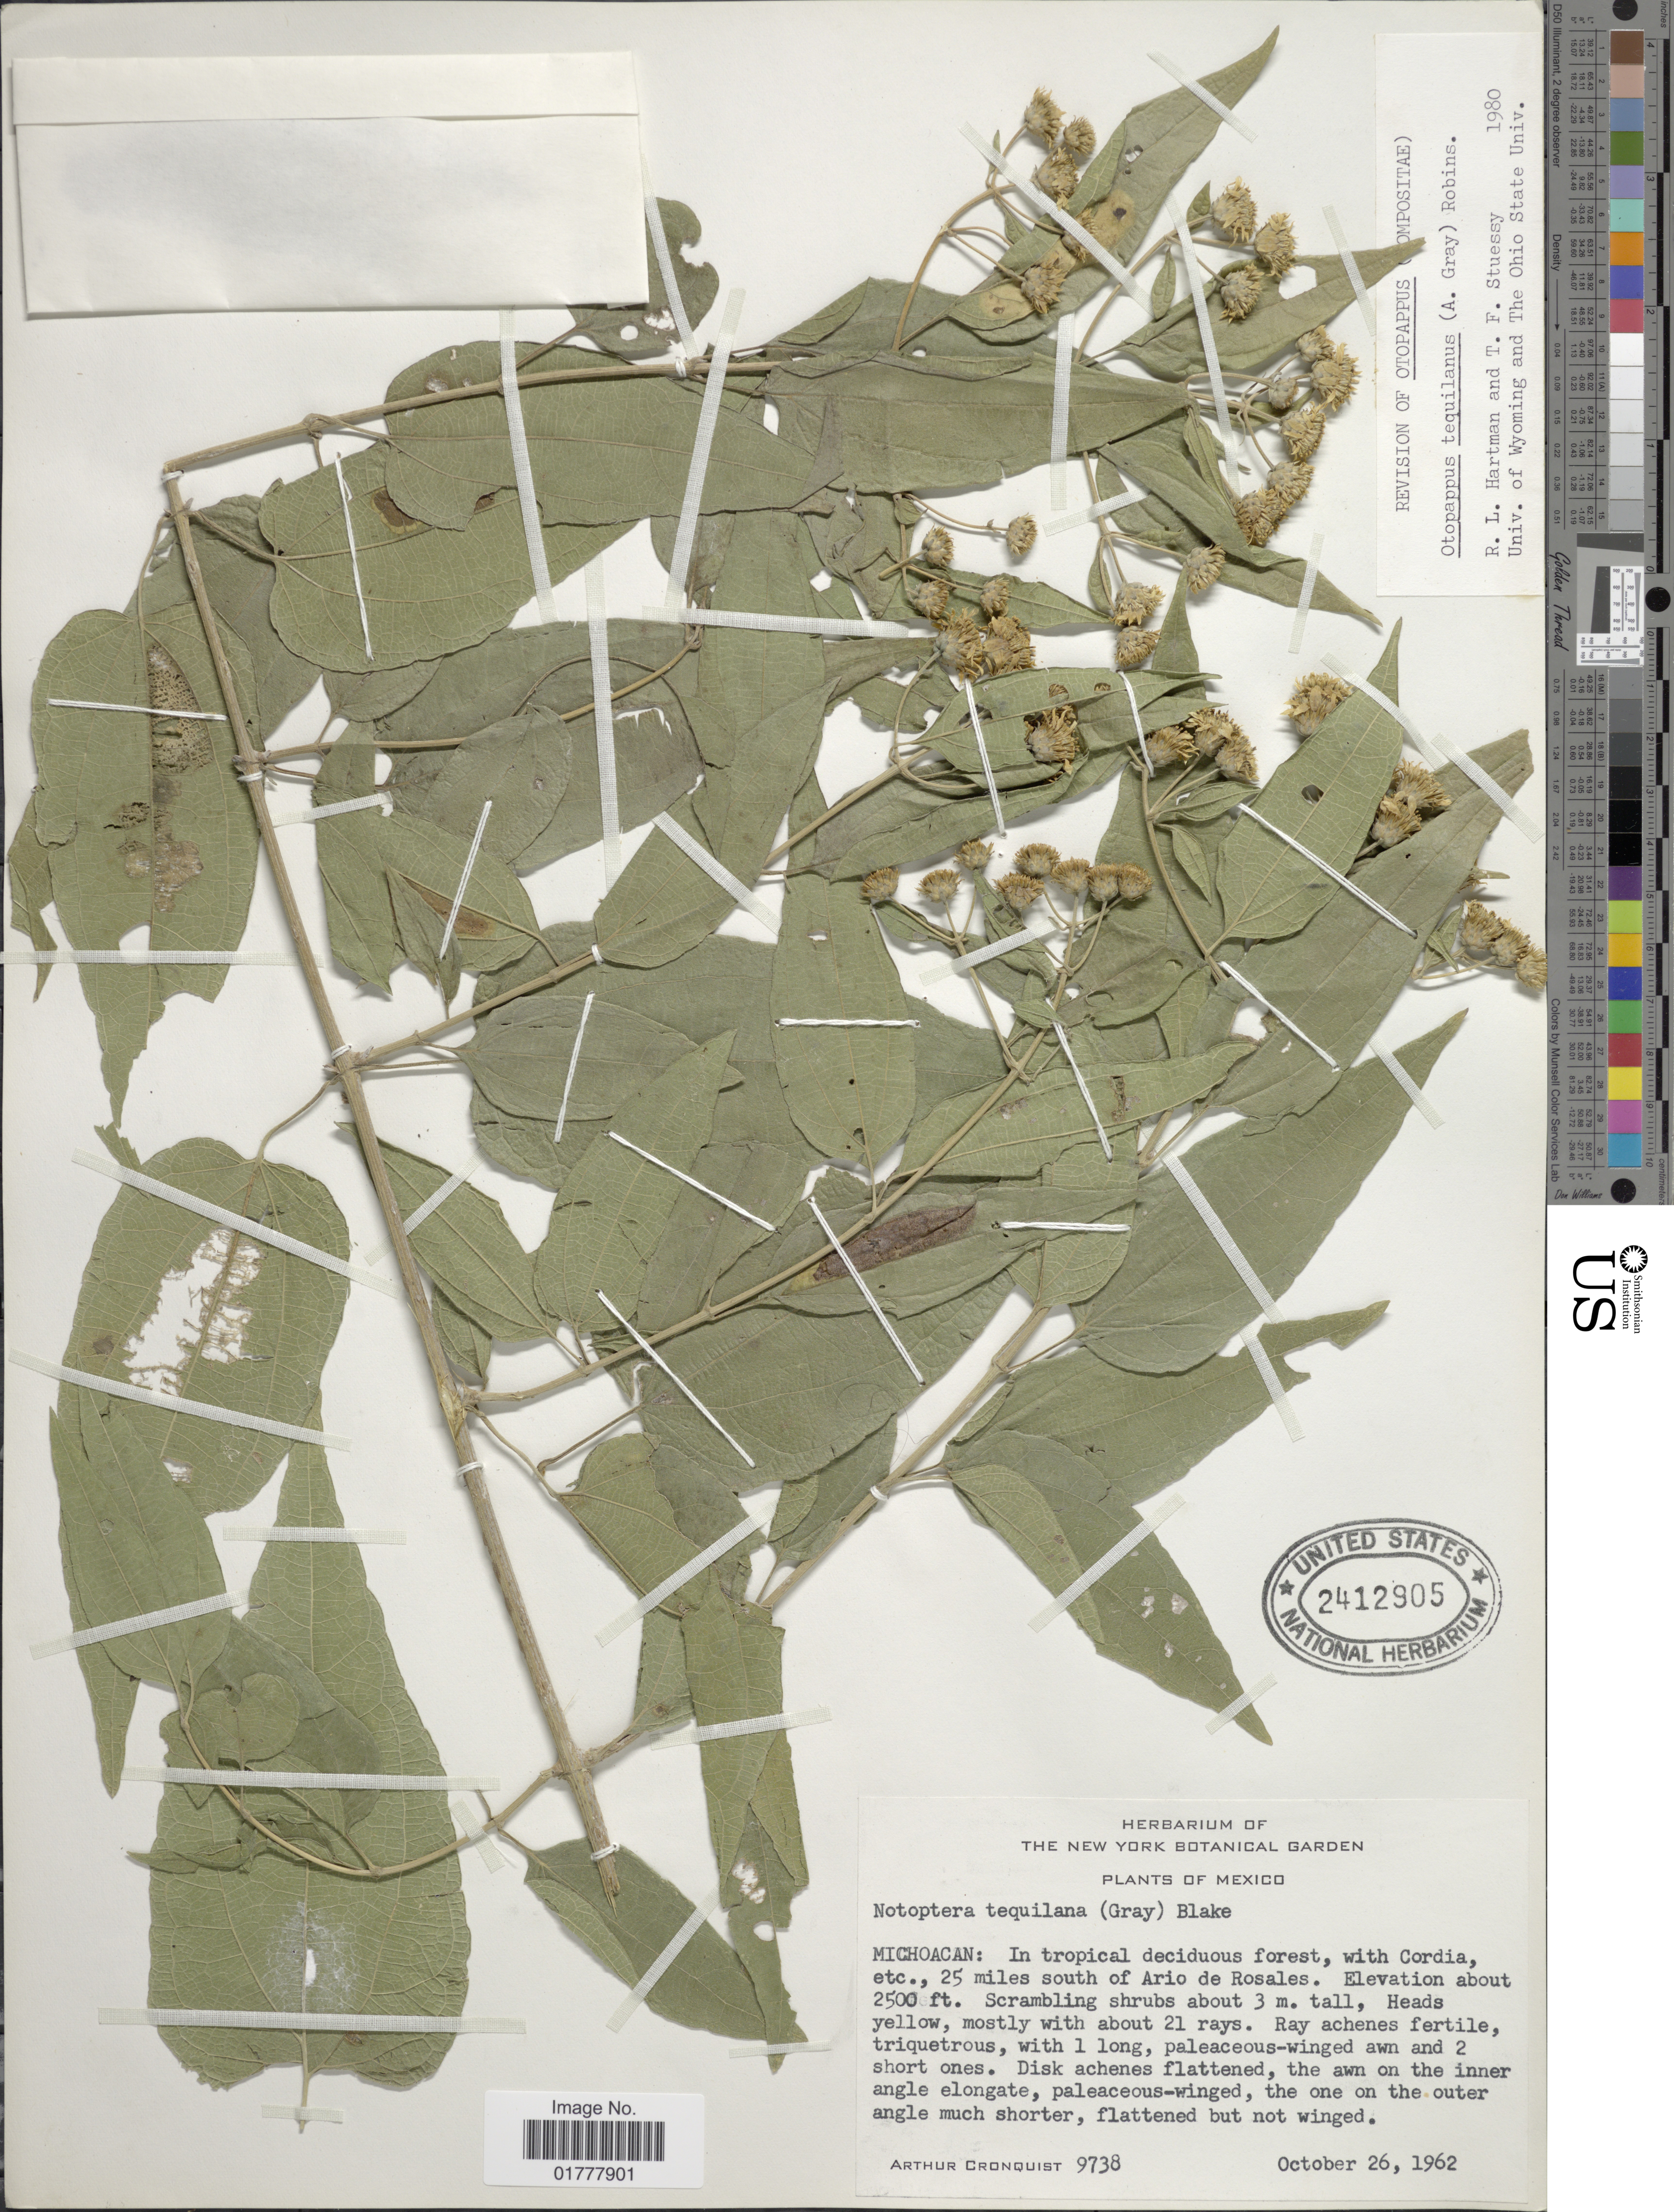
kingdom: Plantae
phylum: Tracheophyta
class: Magnoliopsida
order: Asterales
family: Asteraceae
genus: Otopappus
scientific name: Otopappus tequilanus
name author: (A. Gray) B.L. Rob.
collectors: A. J. Cronquist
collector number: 9738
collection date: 1962-10-26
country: Mexico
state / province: Michoacán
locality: Michoacan: In tropical deciduous forest, 25 miles south of Ario de Rosales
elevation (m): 762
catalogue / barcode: US 2412905